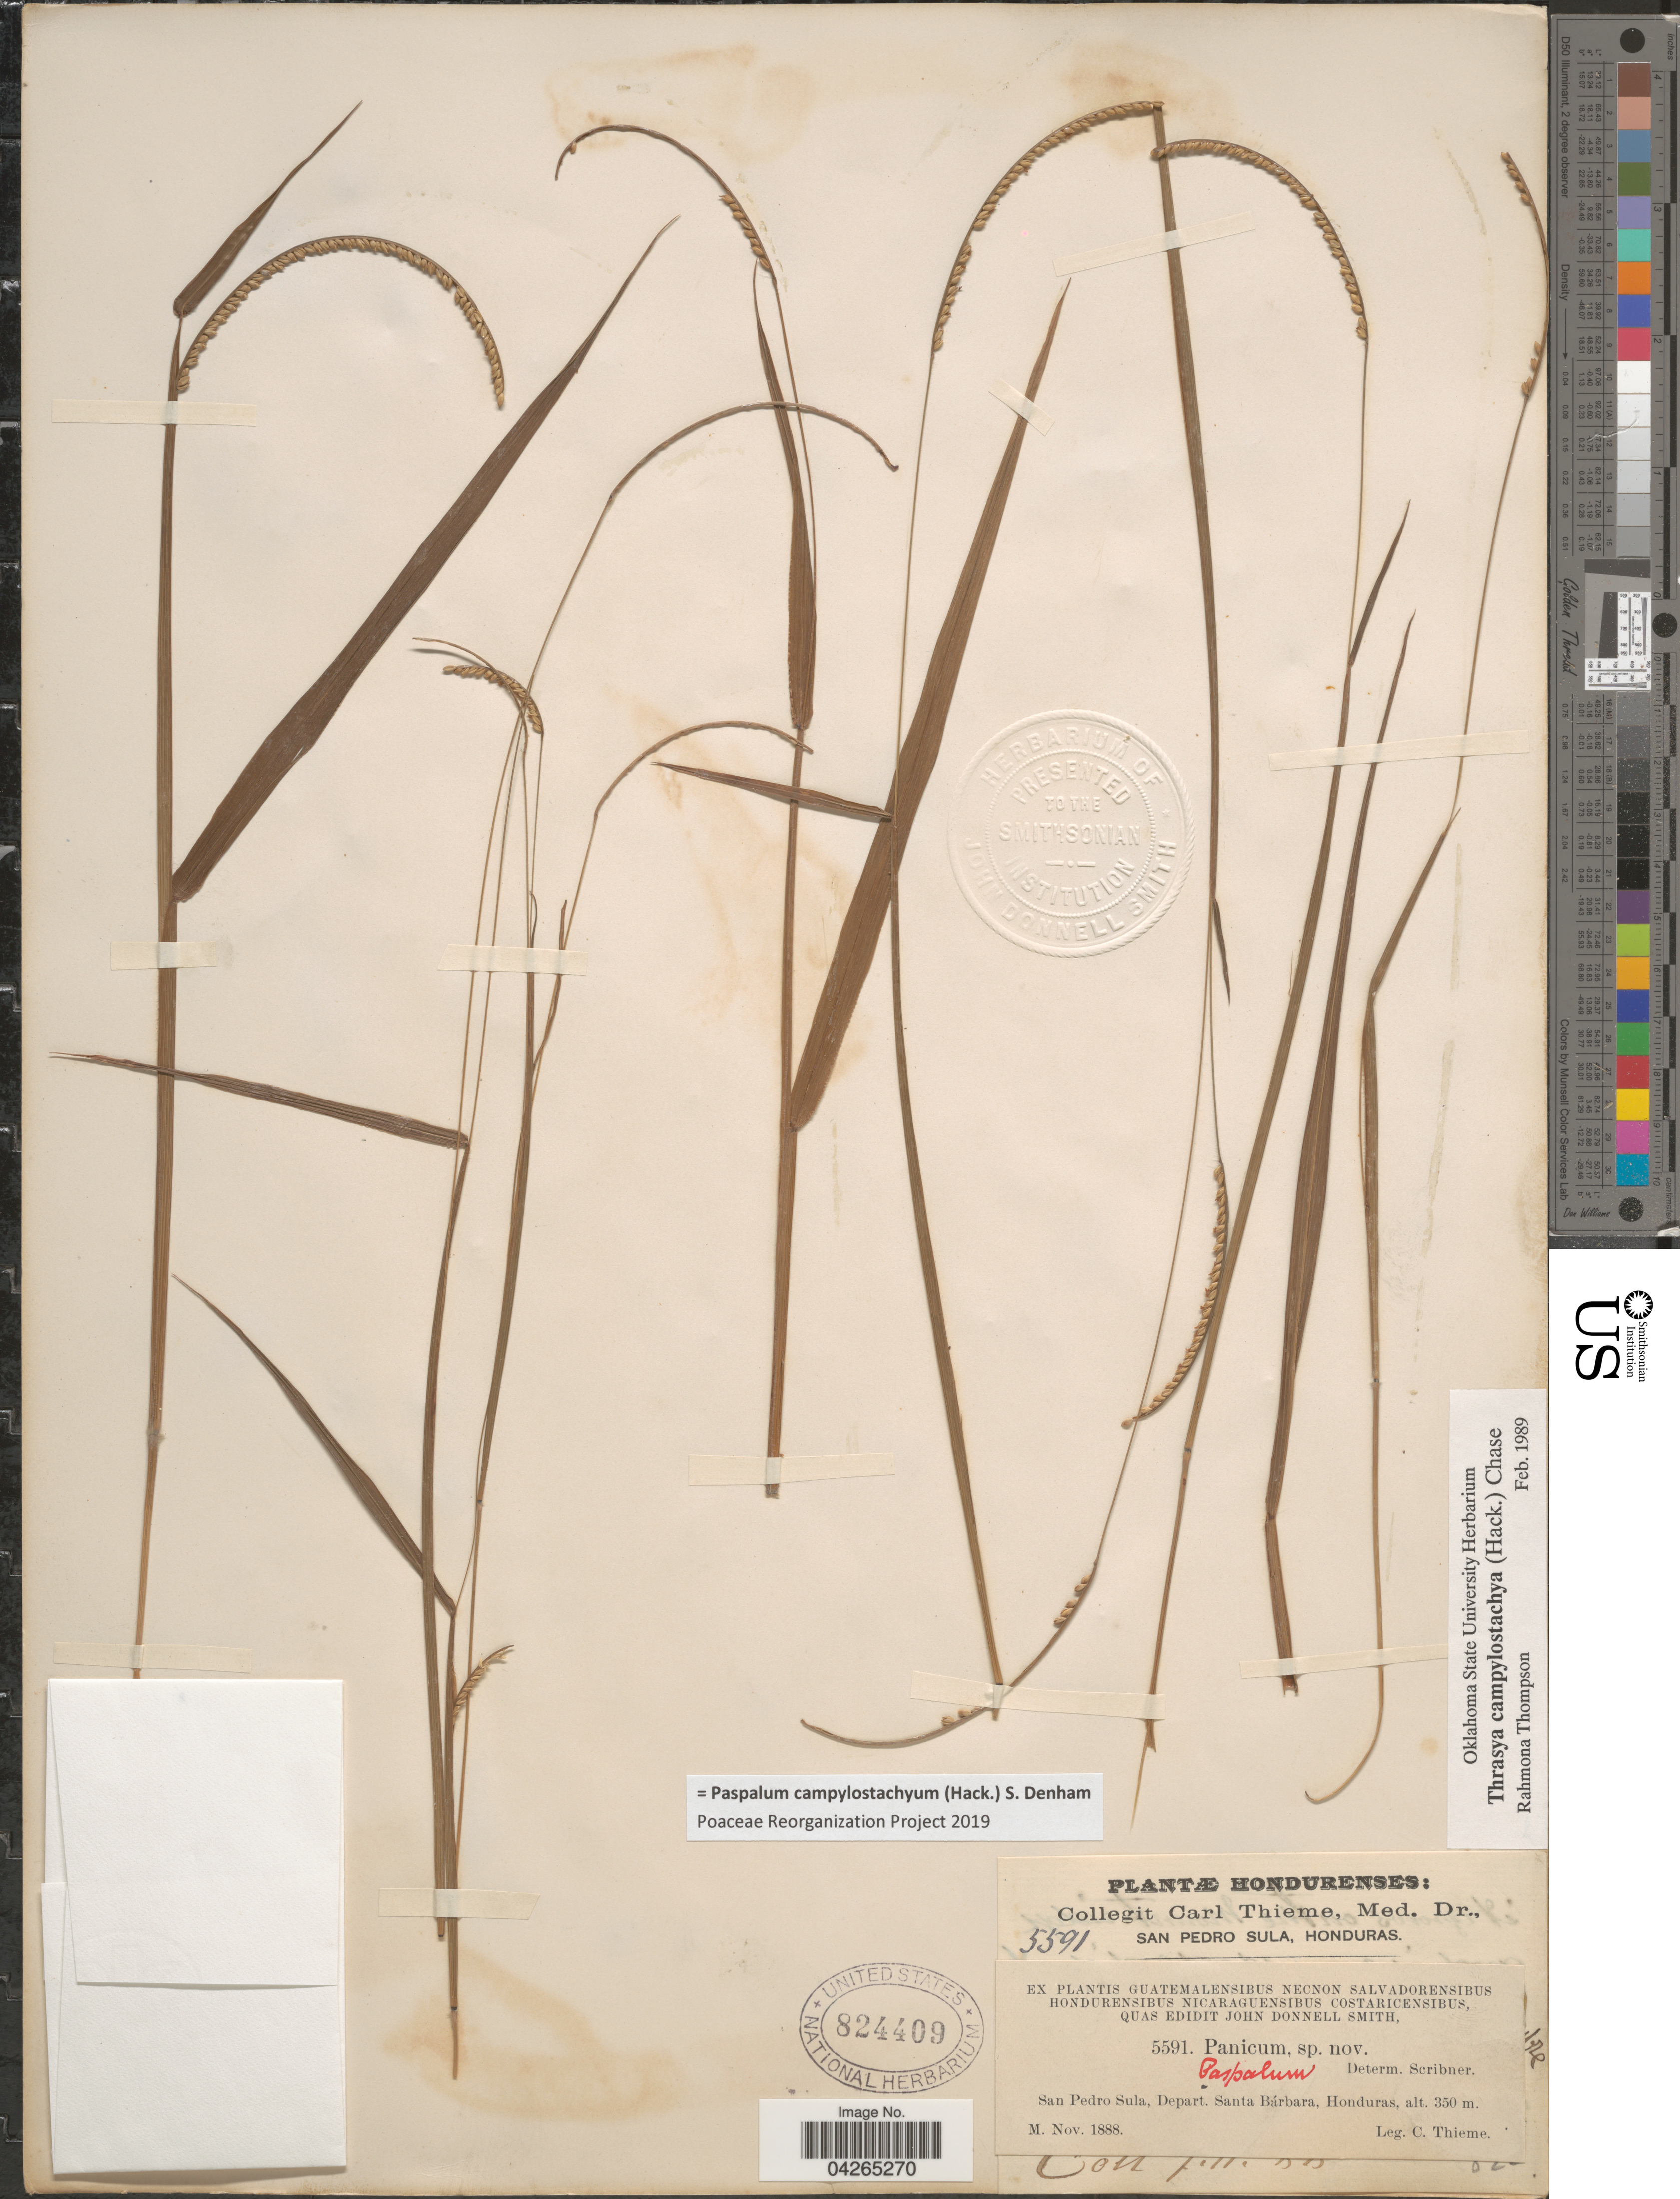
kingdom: Plantae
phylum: Tracheophyta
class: Liliopsida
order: Poales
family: Poaceae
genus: Paspalum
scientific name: Paspalum campylostachyum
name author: (Hack.) S. Denham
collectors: C. Thieme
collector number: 5591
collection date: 1888-11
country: Honduras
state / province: Santa Barbara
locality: Hondurenses. San Pedro Sula, Depart. Santa Bárbara.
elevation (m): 350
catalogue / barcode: US 824409